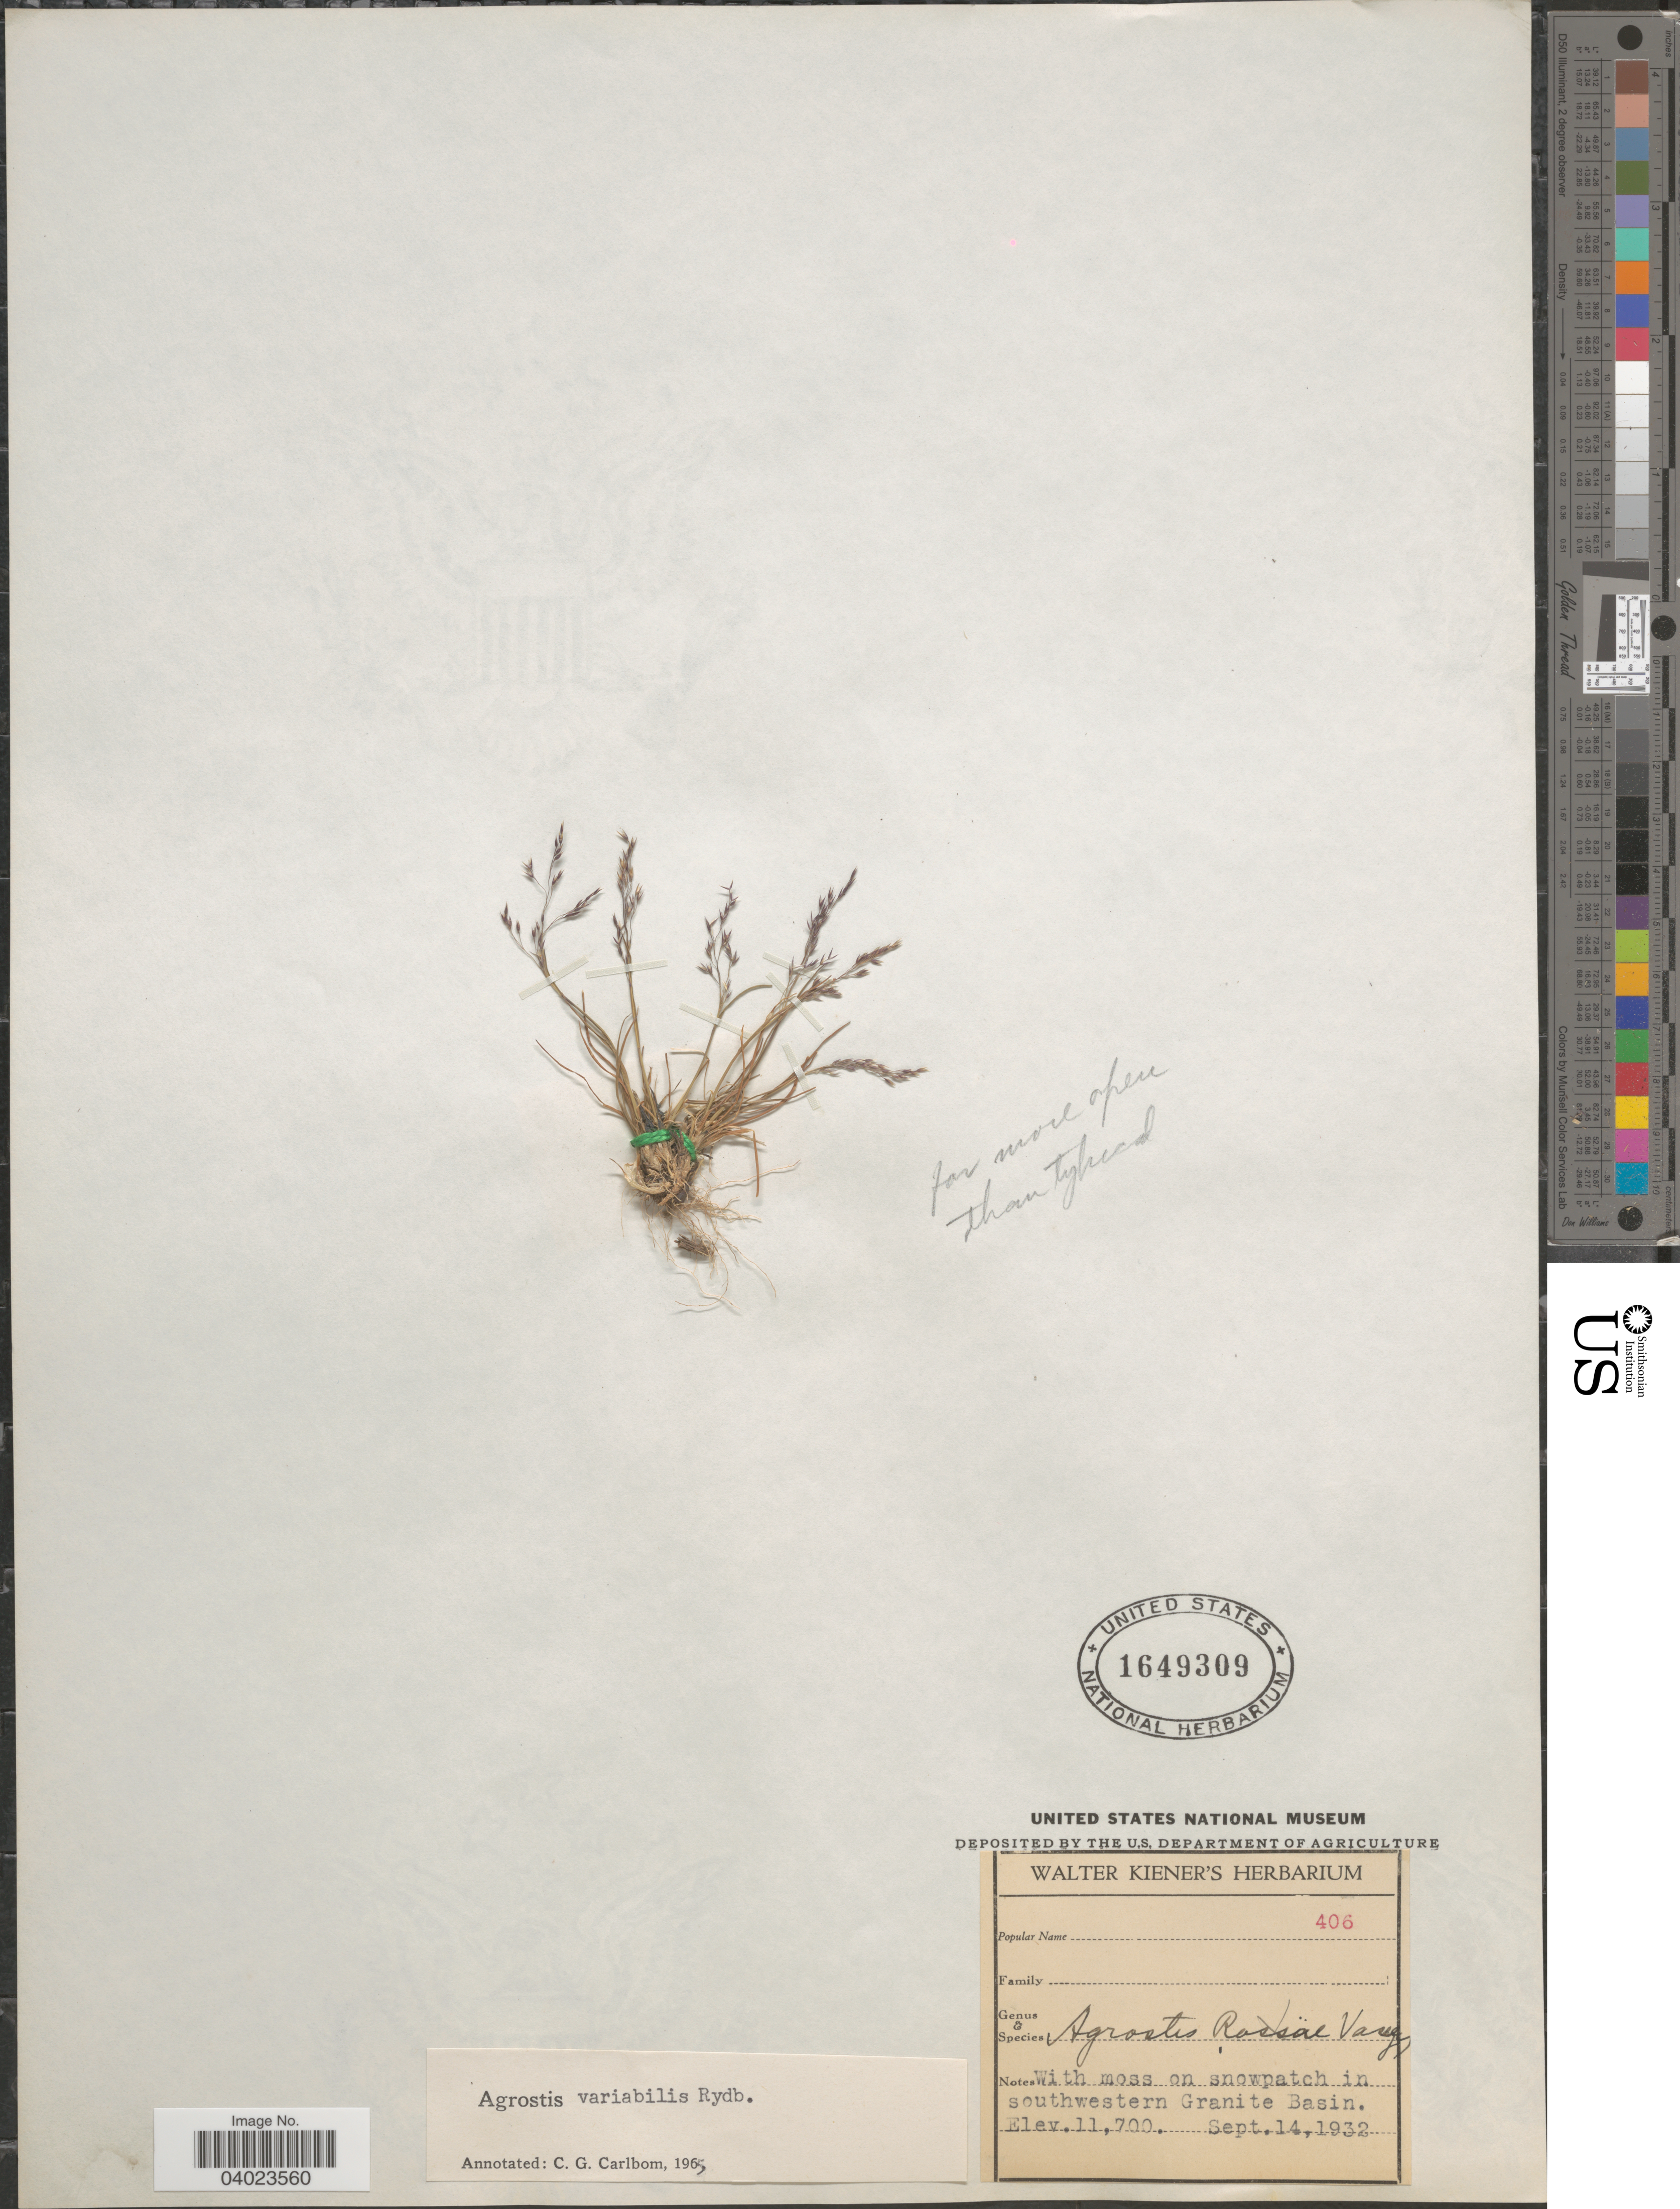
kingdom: Plantae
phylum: Tracheophyta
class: Liliopsida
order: Poales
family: Poaceae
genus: Agrostis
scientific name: Agrostis variabilis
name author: Rydb.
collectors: ex herb. W. Kiener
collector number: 406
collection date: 1932-09-14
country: United States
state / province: Arizona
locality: On snowpatch in southwestern Granite Basin.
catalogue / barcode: US 1649309